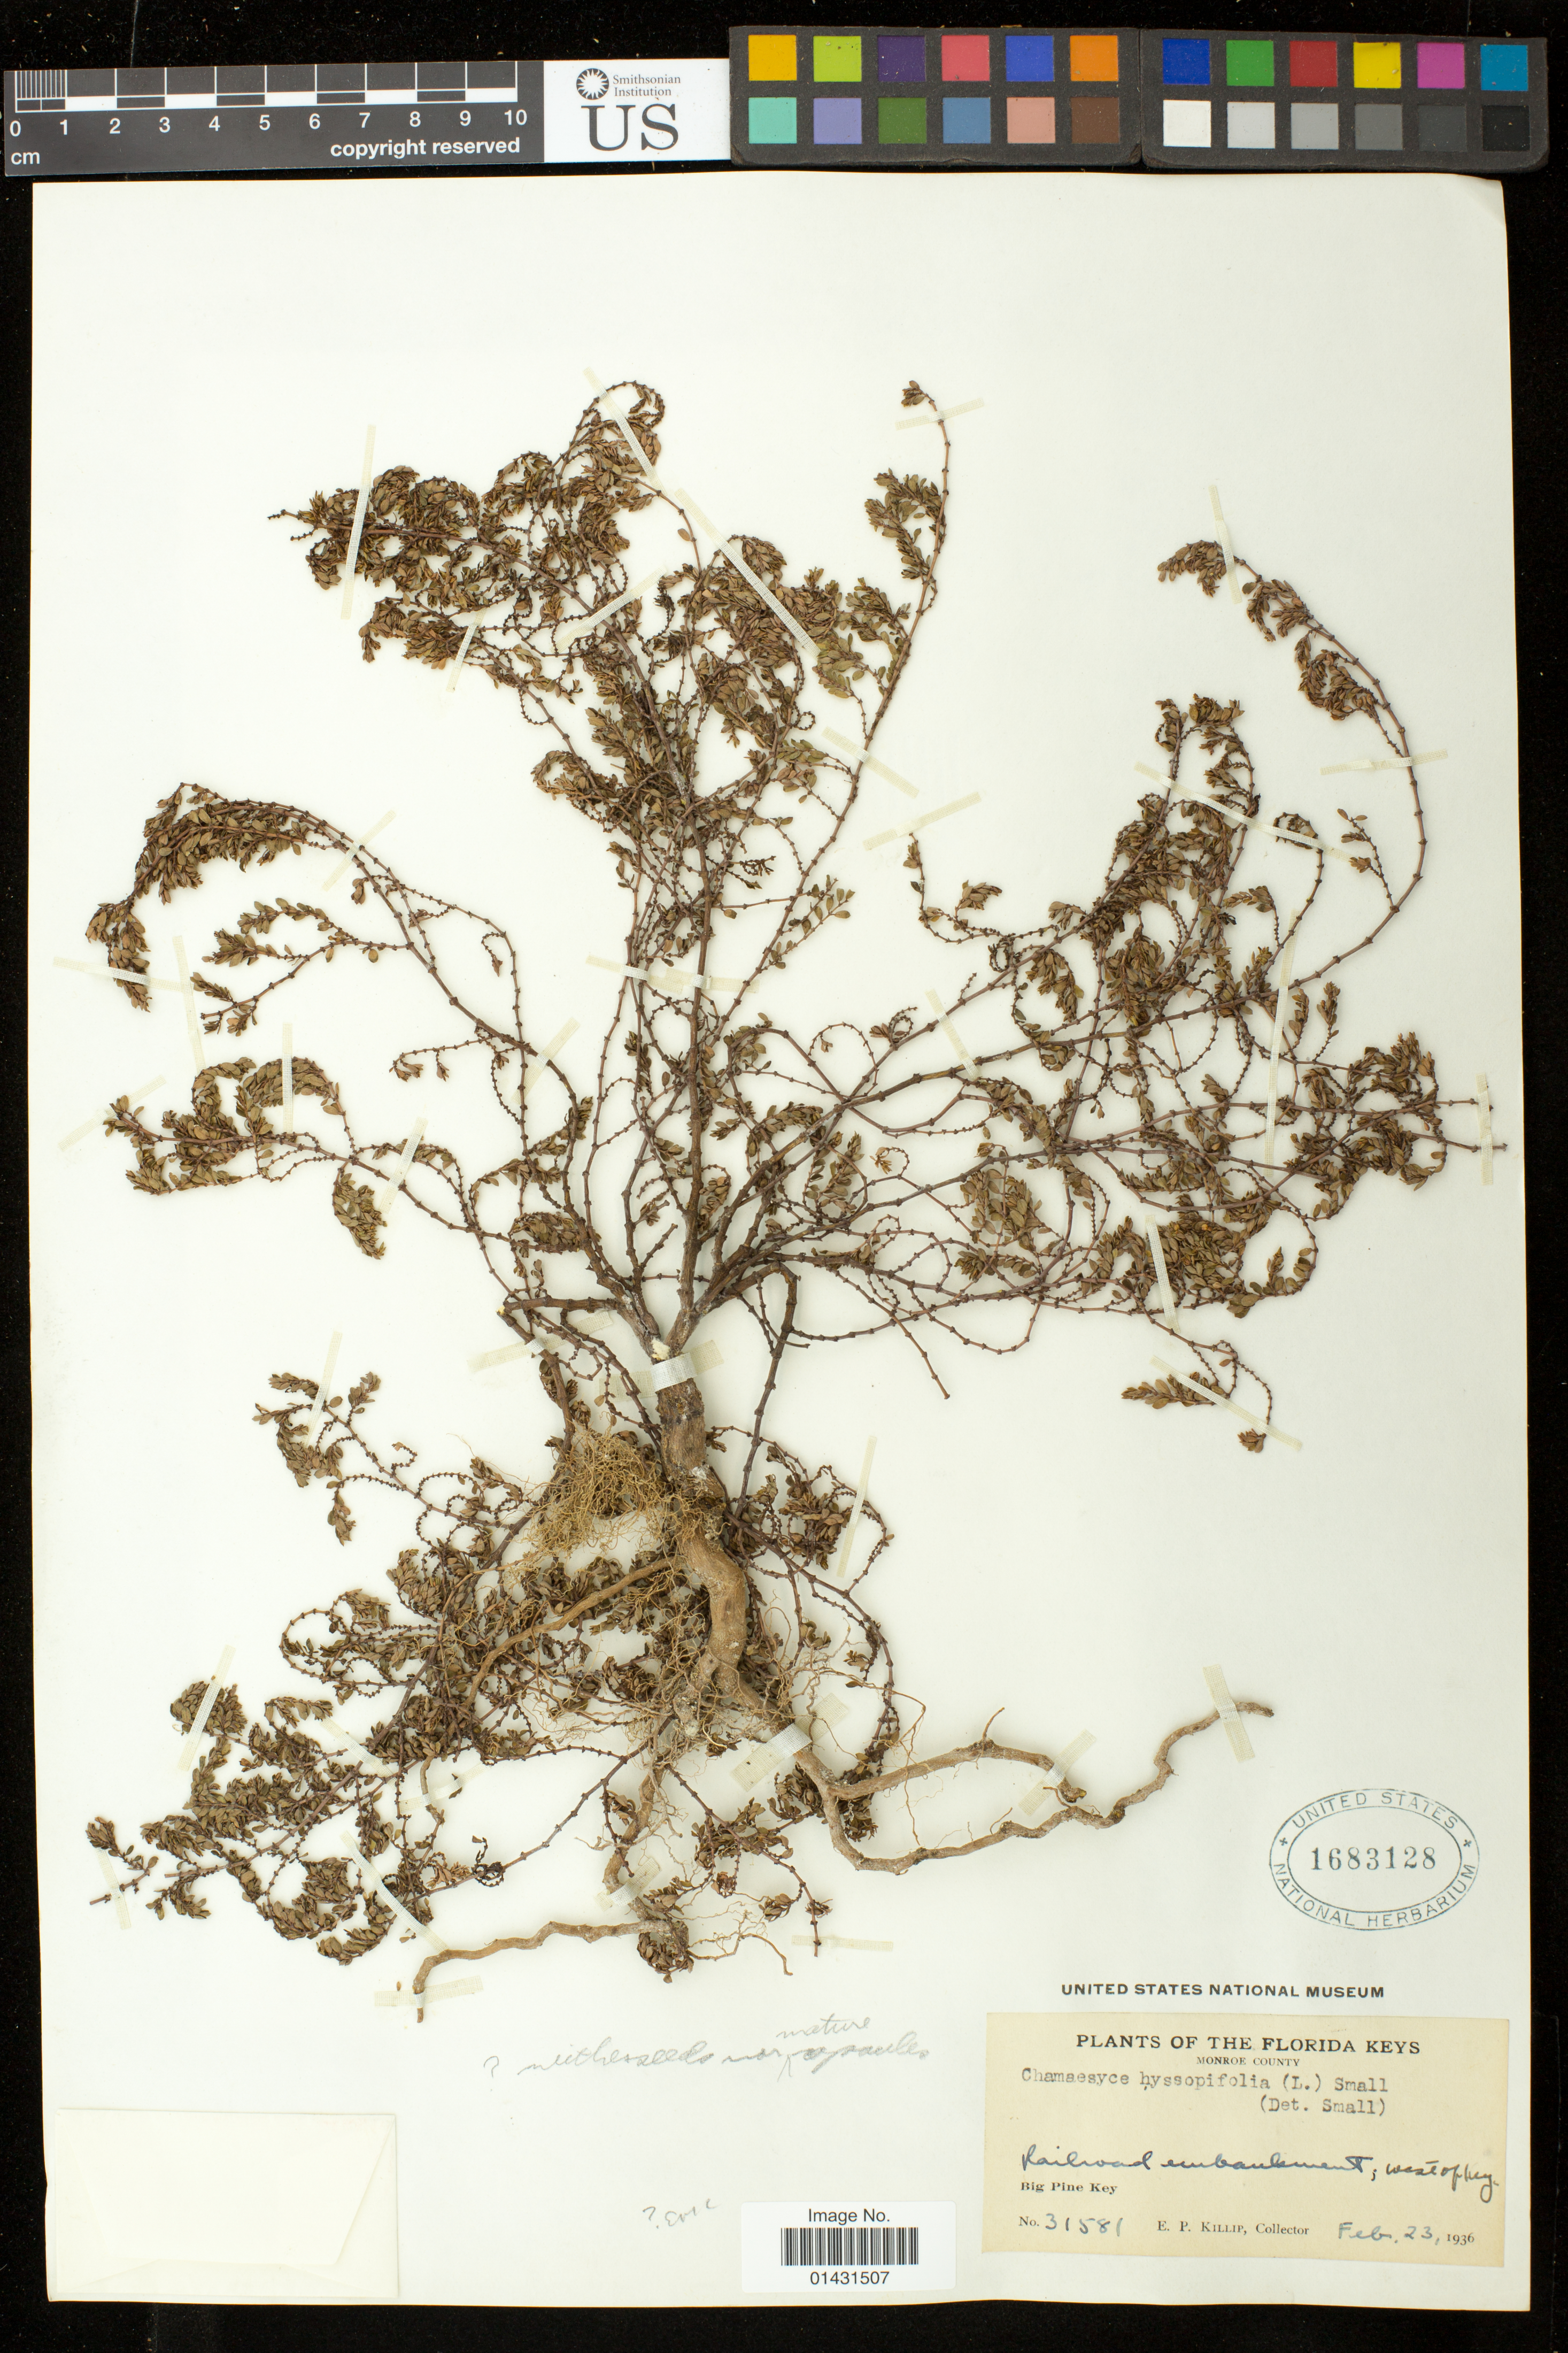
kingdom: Plantae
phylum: Tracheophyta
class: Magnoliopsida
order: Malpighiales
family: Euphorbiaceae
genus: Euphorbia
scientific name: Euphorbia hyssopifolia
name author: L.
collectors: E. P. Killip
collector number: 31581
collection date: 1936-02-23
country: United States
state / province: Florida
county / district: Monroe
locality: Railroad embankment, west of key. Big Pine Key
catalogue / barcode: US 1683128